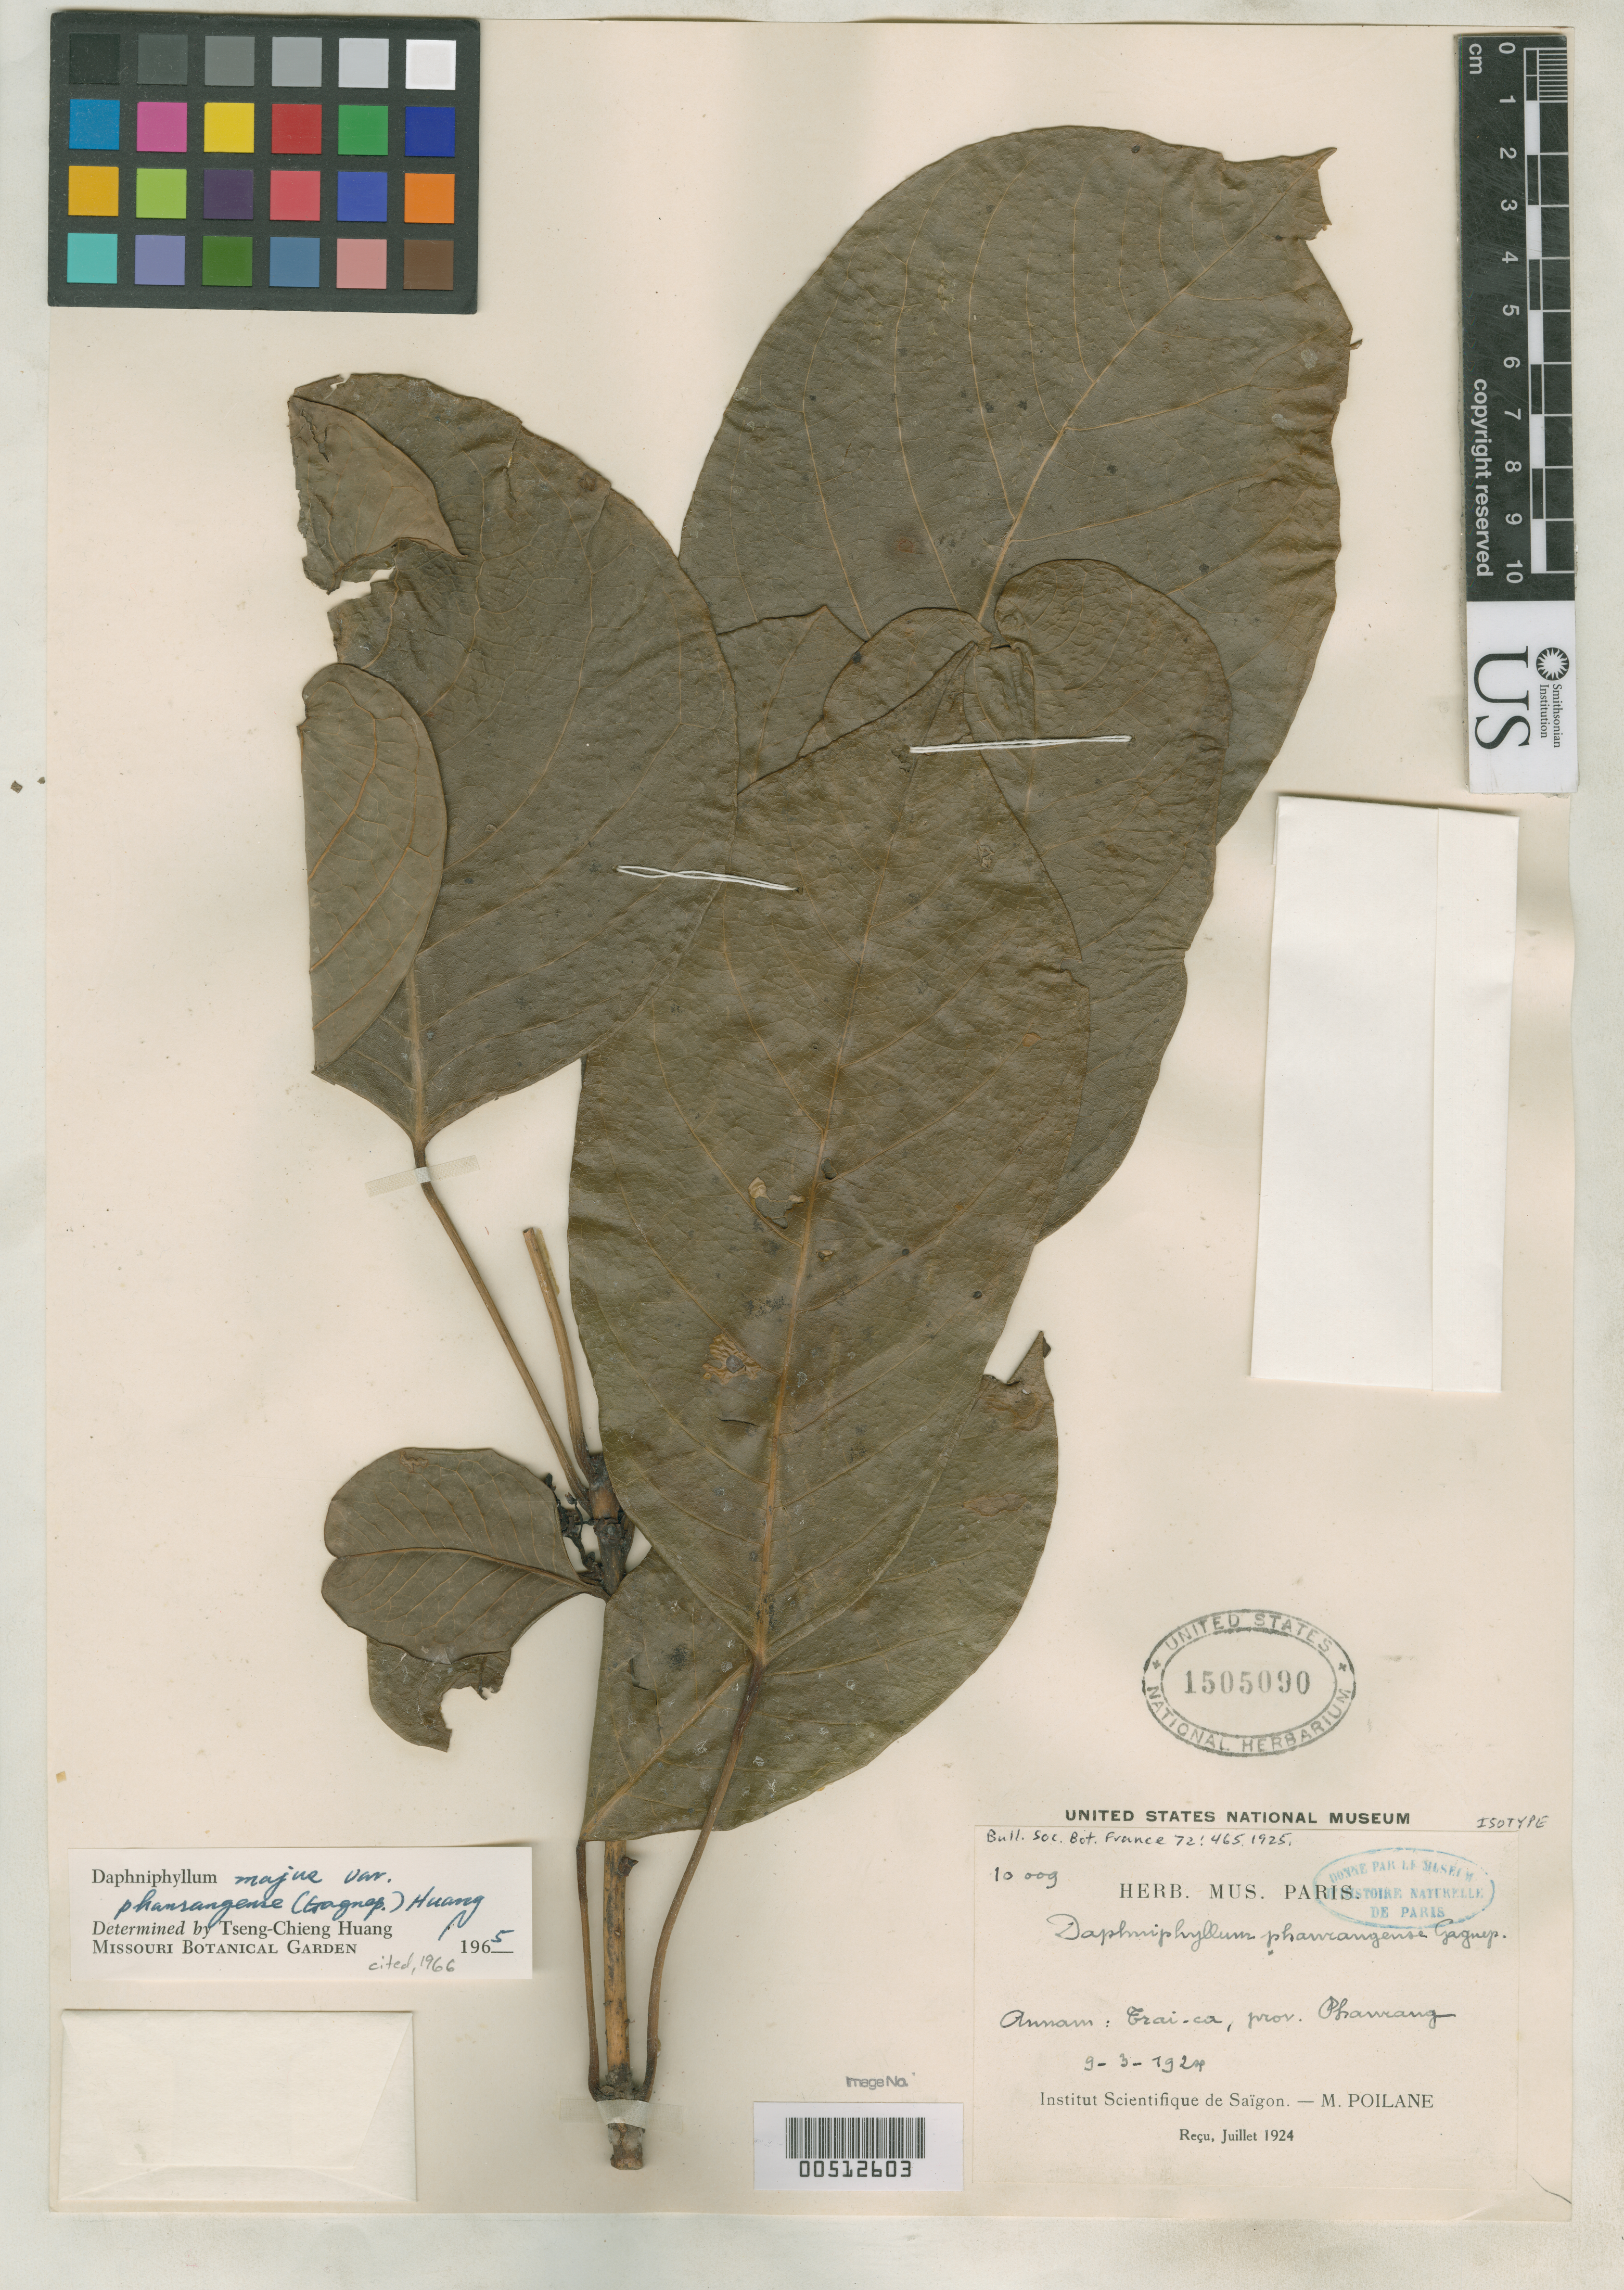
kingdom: Plantae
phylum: Tracheophyta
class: Magnoliopsida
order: Saxifragales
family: Daphniphyllaceae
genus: Daphniphyllum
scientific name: Daphniphyllum phanrangense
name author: Gagnep.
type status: Isotype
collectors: M. Poilane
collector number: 10009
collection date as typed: Jul 1924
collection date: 1924-07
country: Vietnam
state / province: Phanrang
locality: Traica.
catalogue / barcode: US 1505090